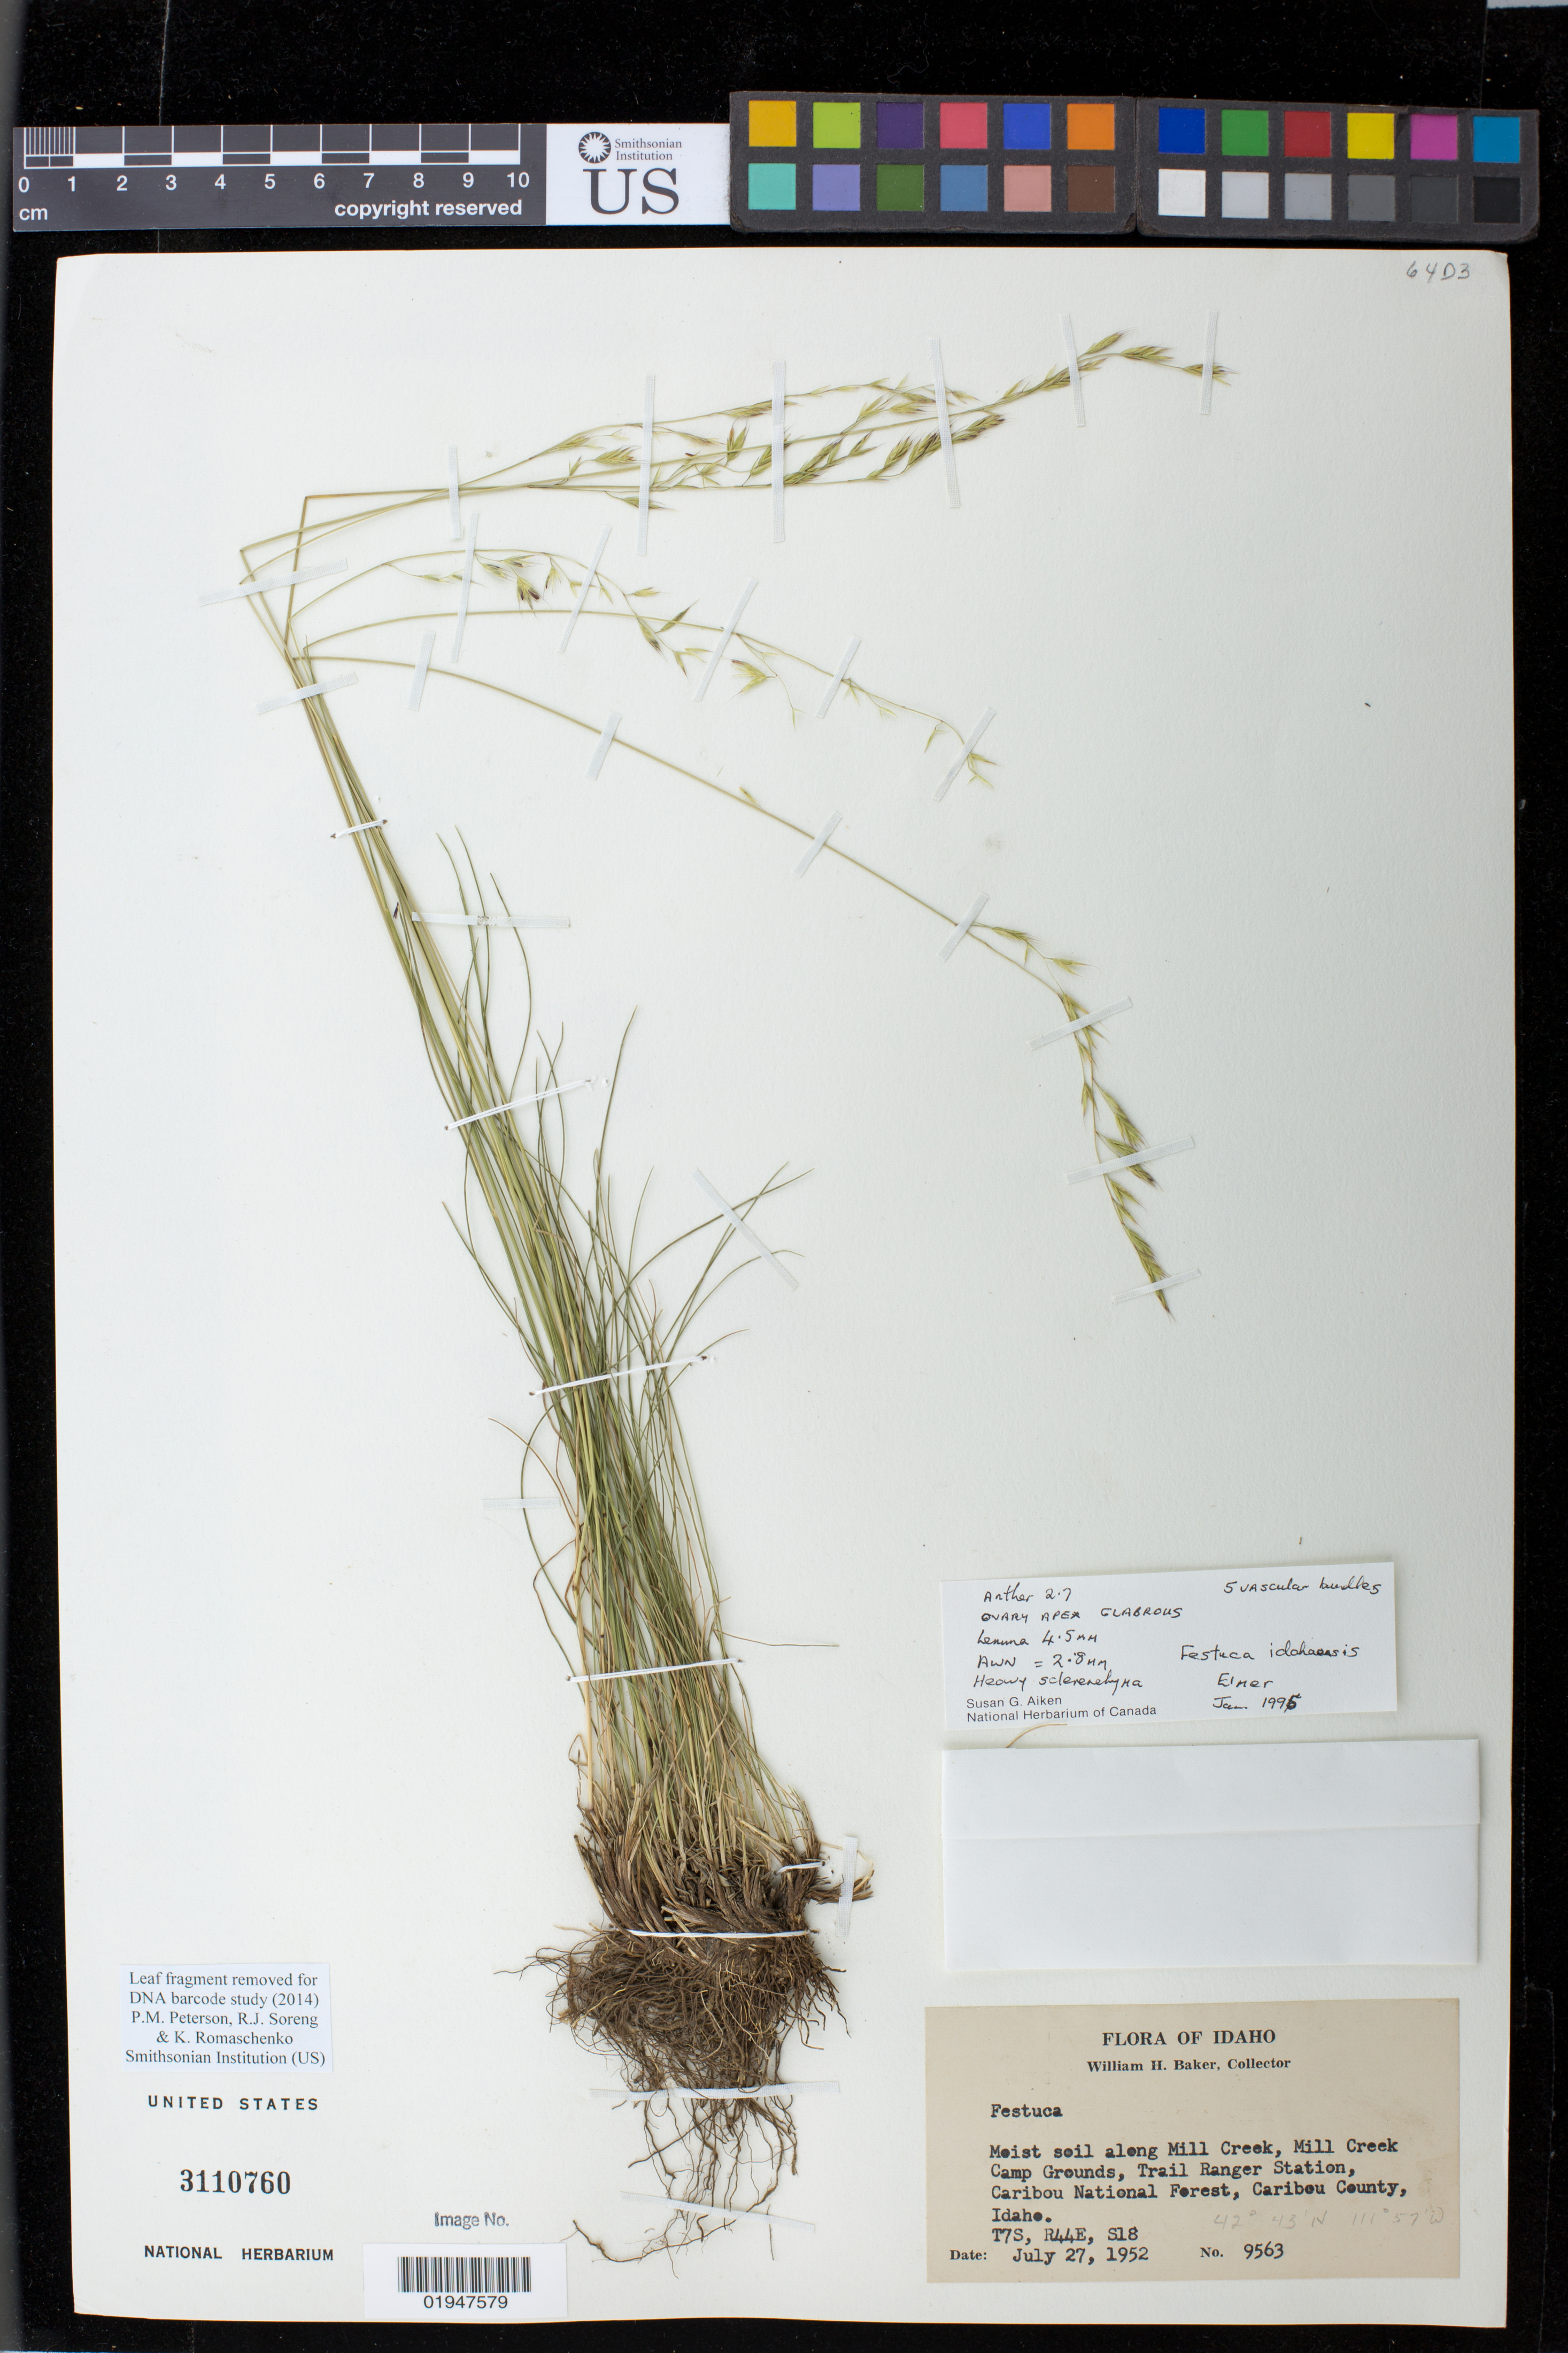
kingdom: Plantae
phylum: Tracheophyta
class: Liliopsida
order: Poales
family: Poaceae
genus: Festuca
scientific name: Festuca idahoensis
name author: Elmer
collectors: W. H. Baker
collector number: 9563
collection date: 1952-07-27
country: United States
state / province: Idaho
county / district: Caribou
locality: along Mill Creek, Mill Creek Camp Grounds, Trail Ranger Station, Caribou National Forest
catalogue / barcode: US 3110760